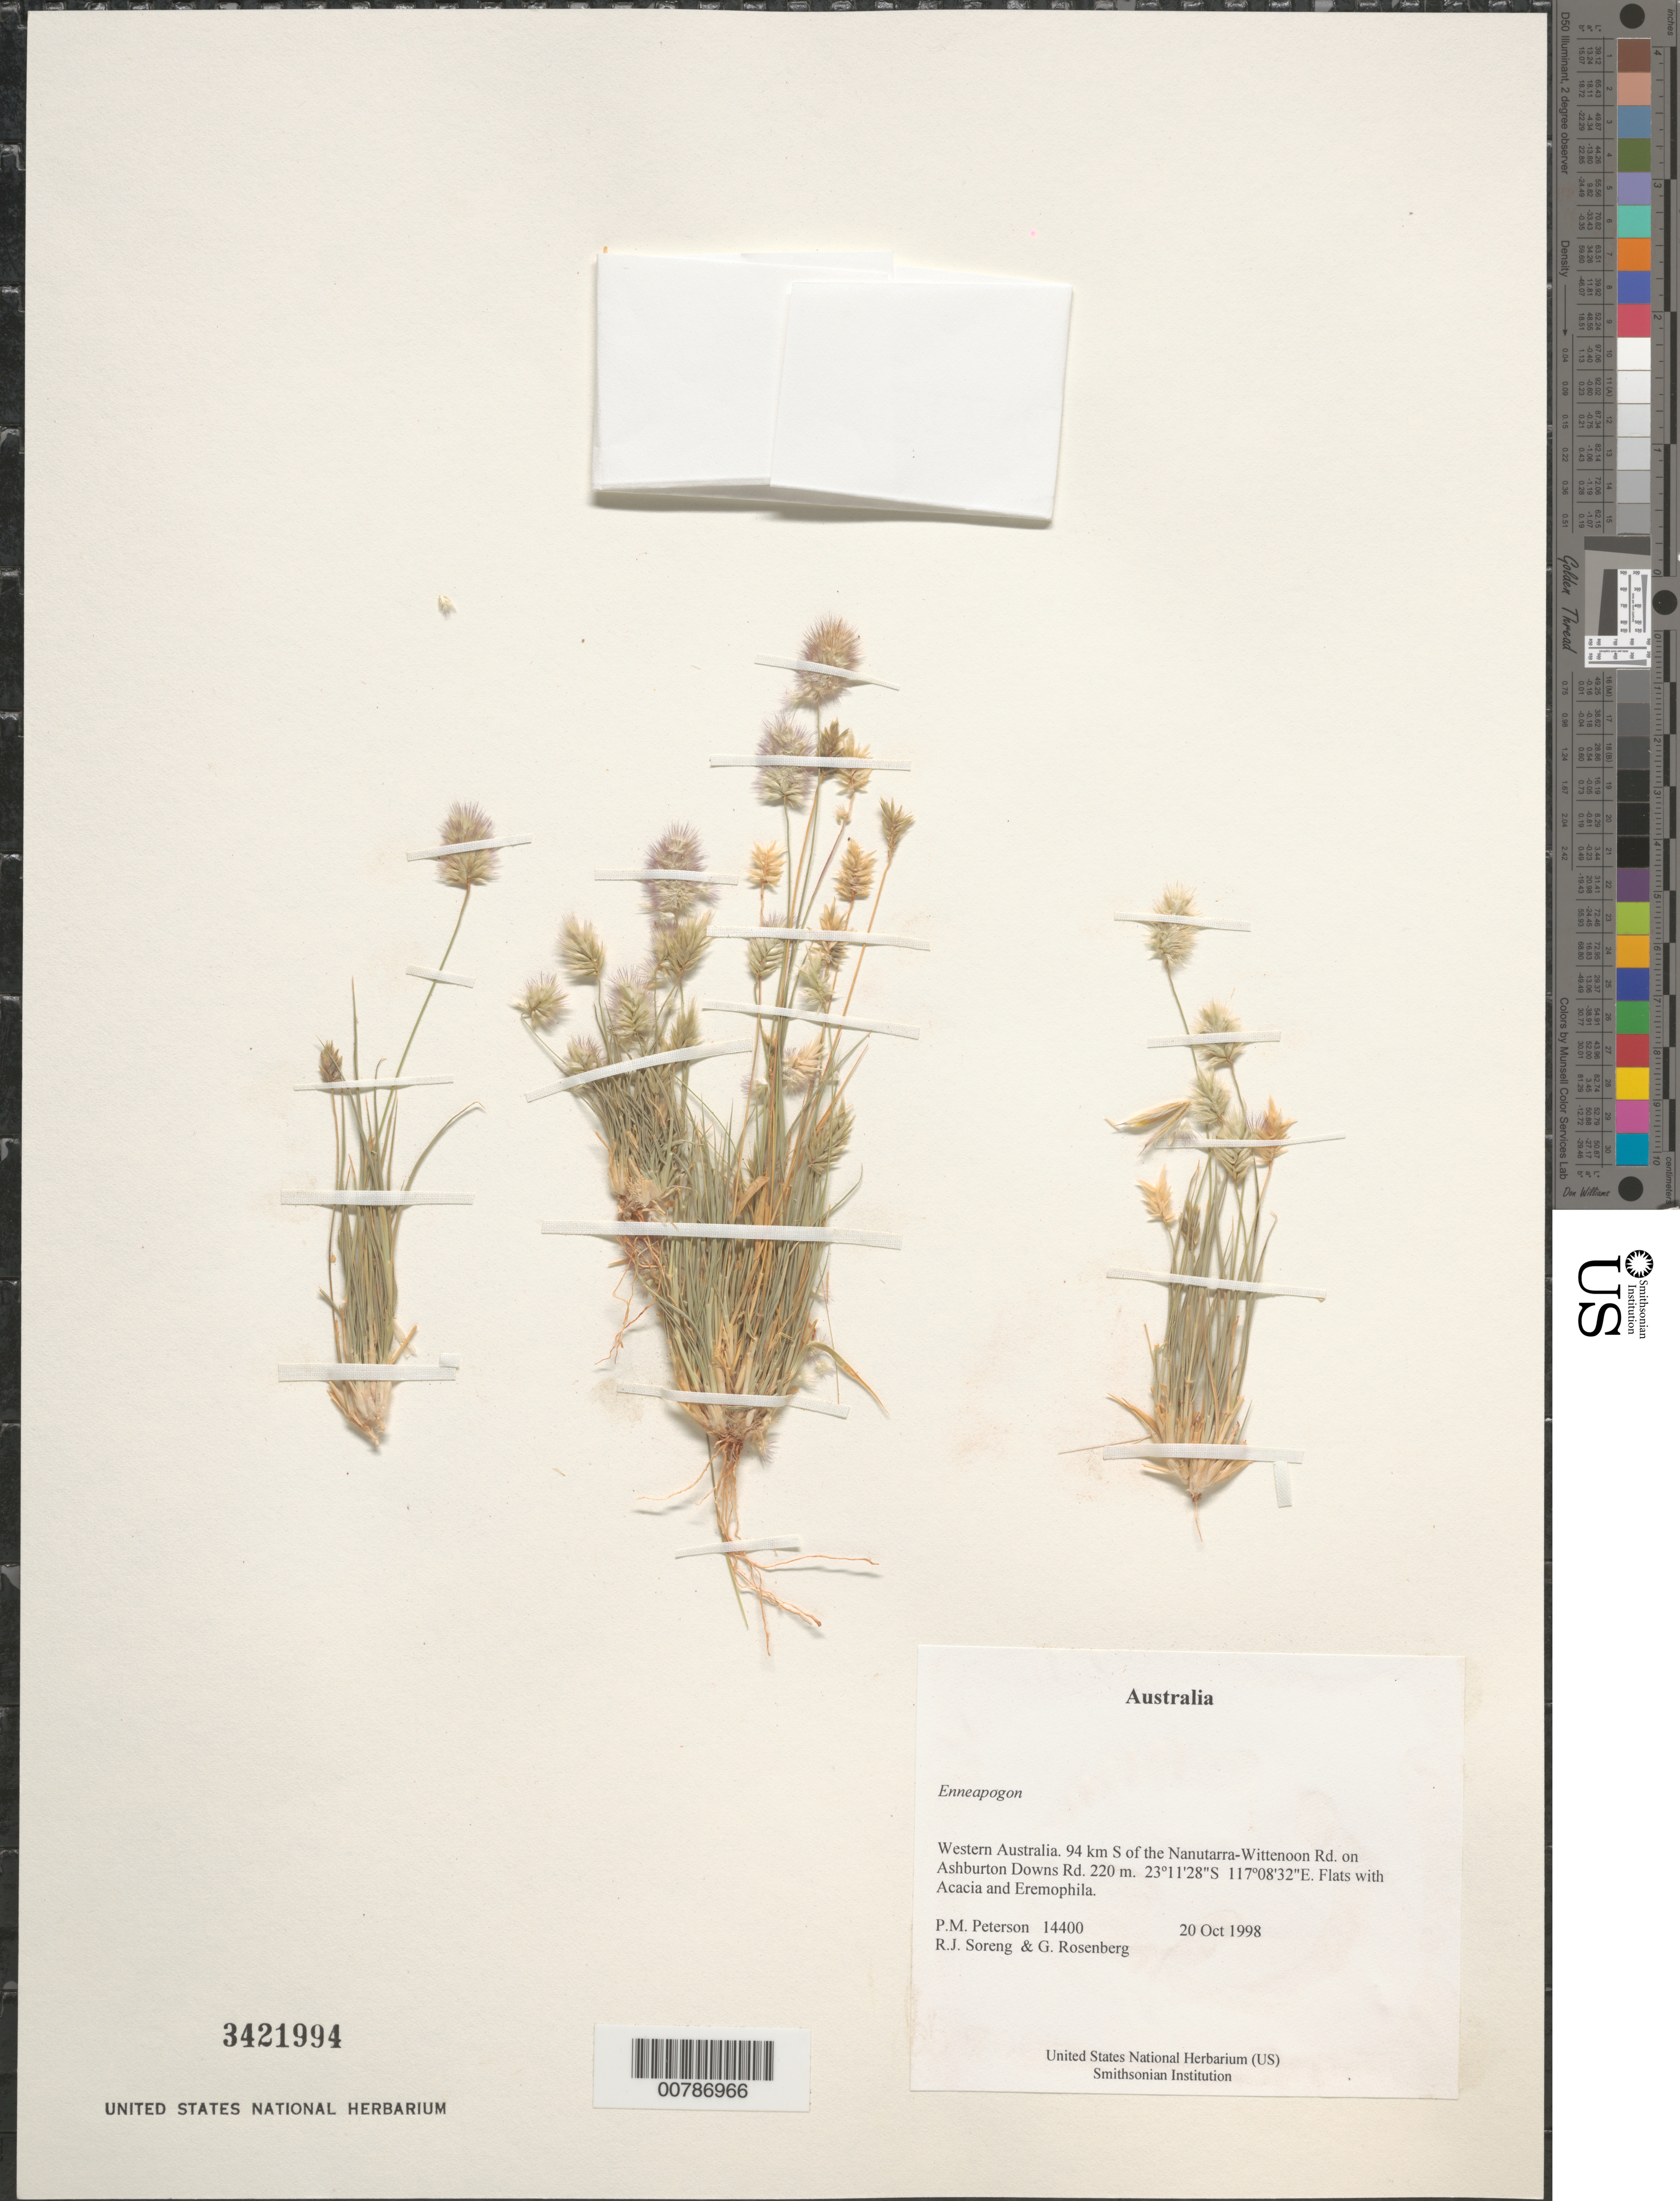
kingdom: Plantae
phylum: Tracheophyta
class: Liliopsida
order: Poales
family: Poaceae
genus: Enneapogon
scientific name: Enneapogon sp.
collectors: P. M. Peterson, R. J. Soreng & G. Rosenberg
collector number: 14400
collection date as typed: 20 Oct 1998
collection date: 1998-10-20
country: Australia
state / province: Western Australia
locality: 94 km S of the Nanutarra-Wittenoon Rd. on Ashburton Downs Rd.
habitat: Flats with Acacia and Eremophila.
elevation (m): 220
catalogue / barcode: US 3421994